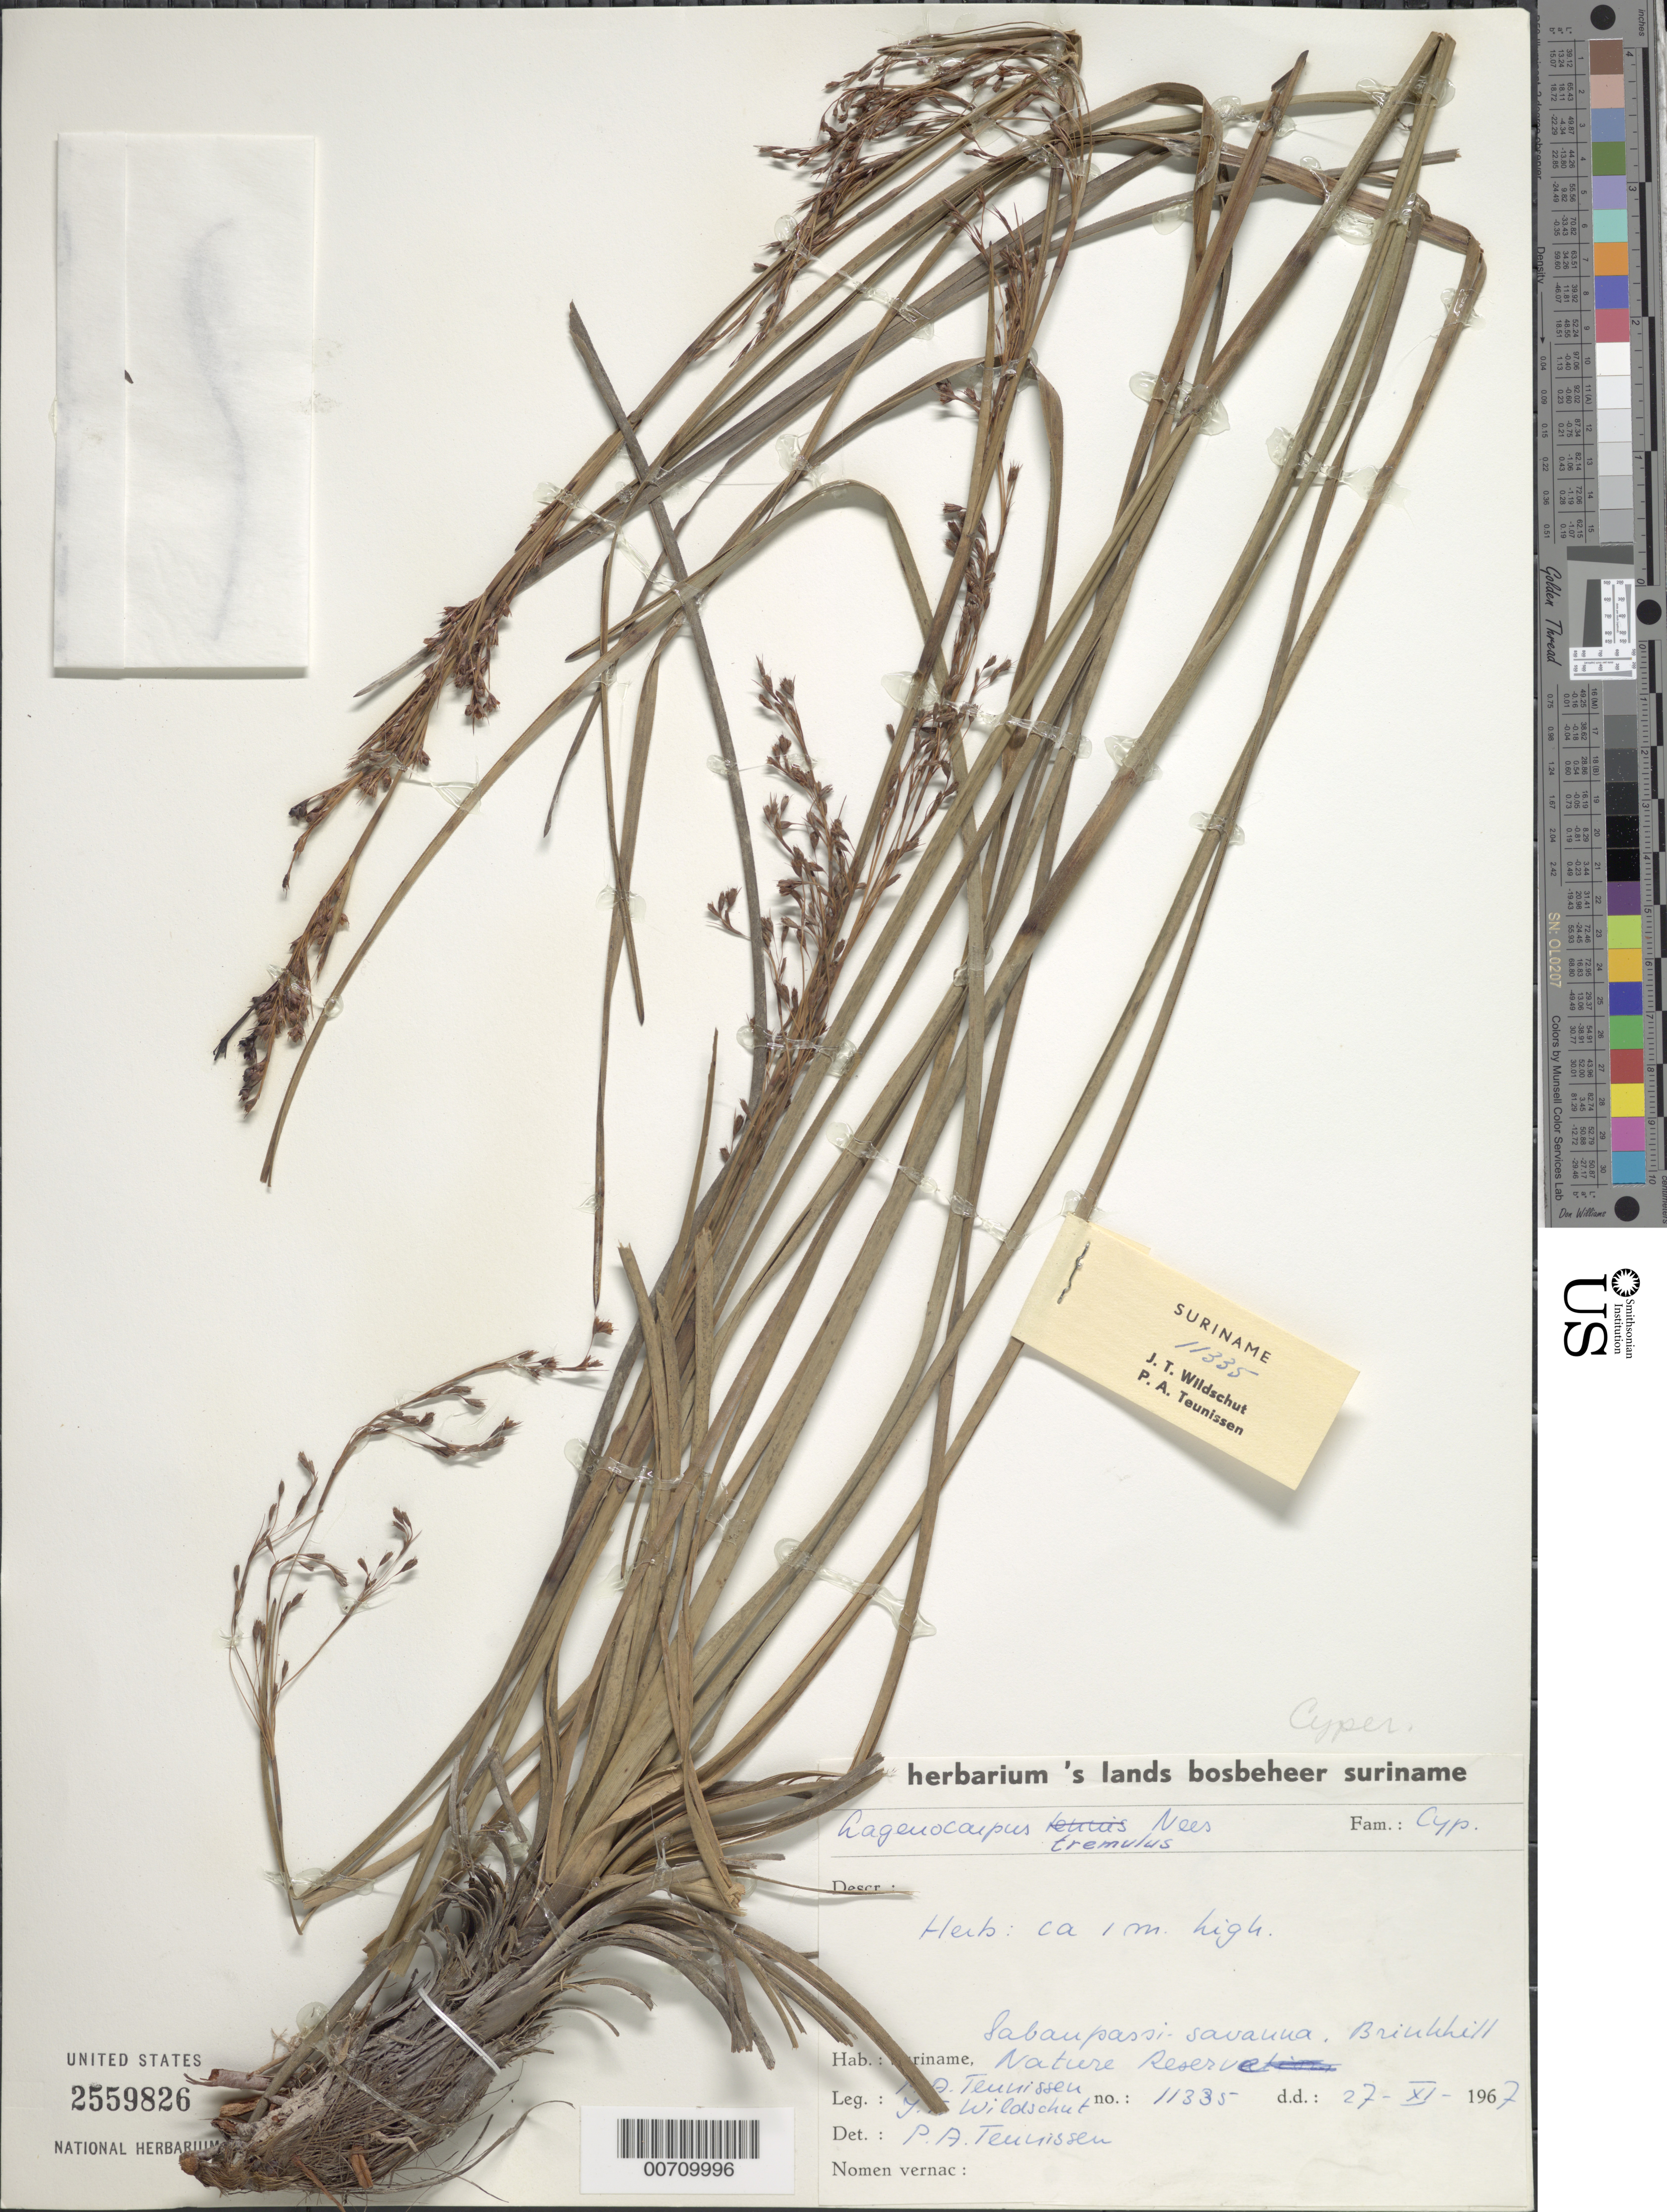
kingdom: Plantae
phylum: Tracheophyta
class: Liliopsida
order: Poales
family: Cyperaceae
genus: Lagenocarpus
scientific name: Lagenocarpus tremulus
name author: Nees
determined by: Teunissen, P. A.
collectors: P. Teunissen & J. Wildschut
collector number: LBB 11335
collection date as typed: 27-Nov-67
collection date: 1967-11-27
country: Suriname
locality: Nature Reserve Brinckheuvel, Sabanpasi savanne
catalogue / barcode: US 2559826